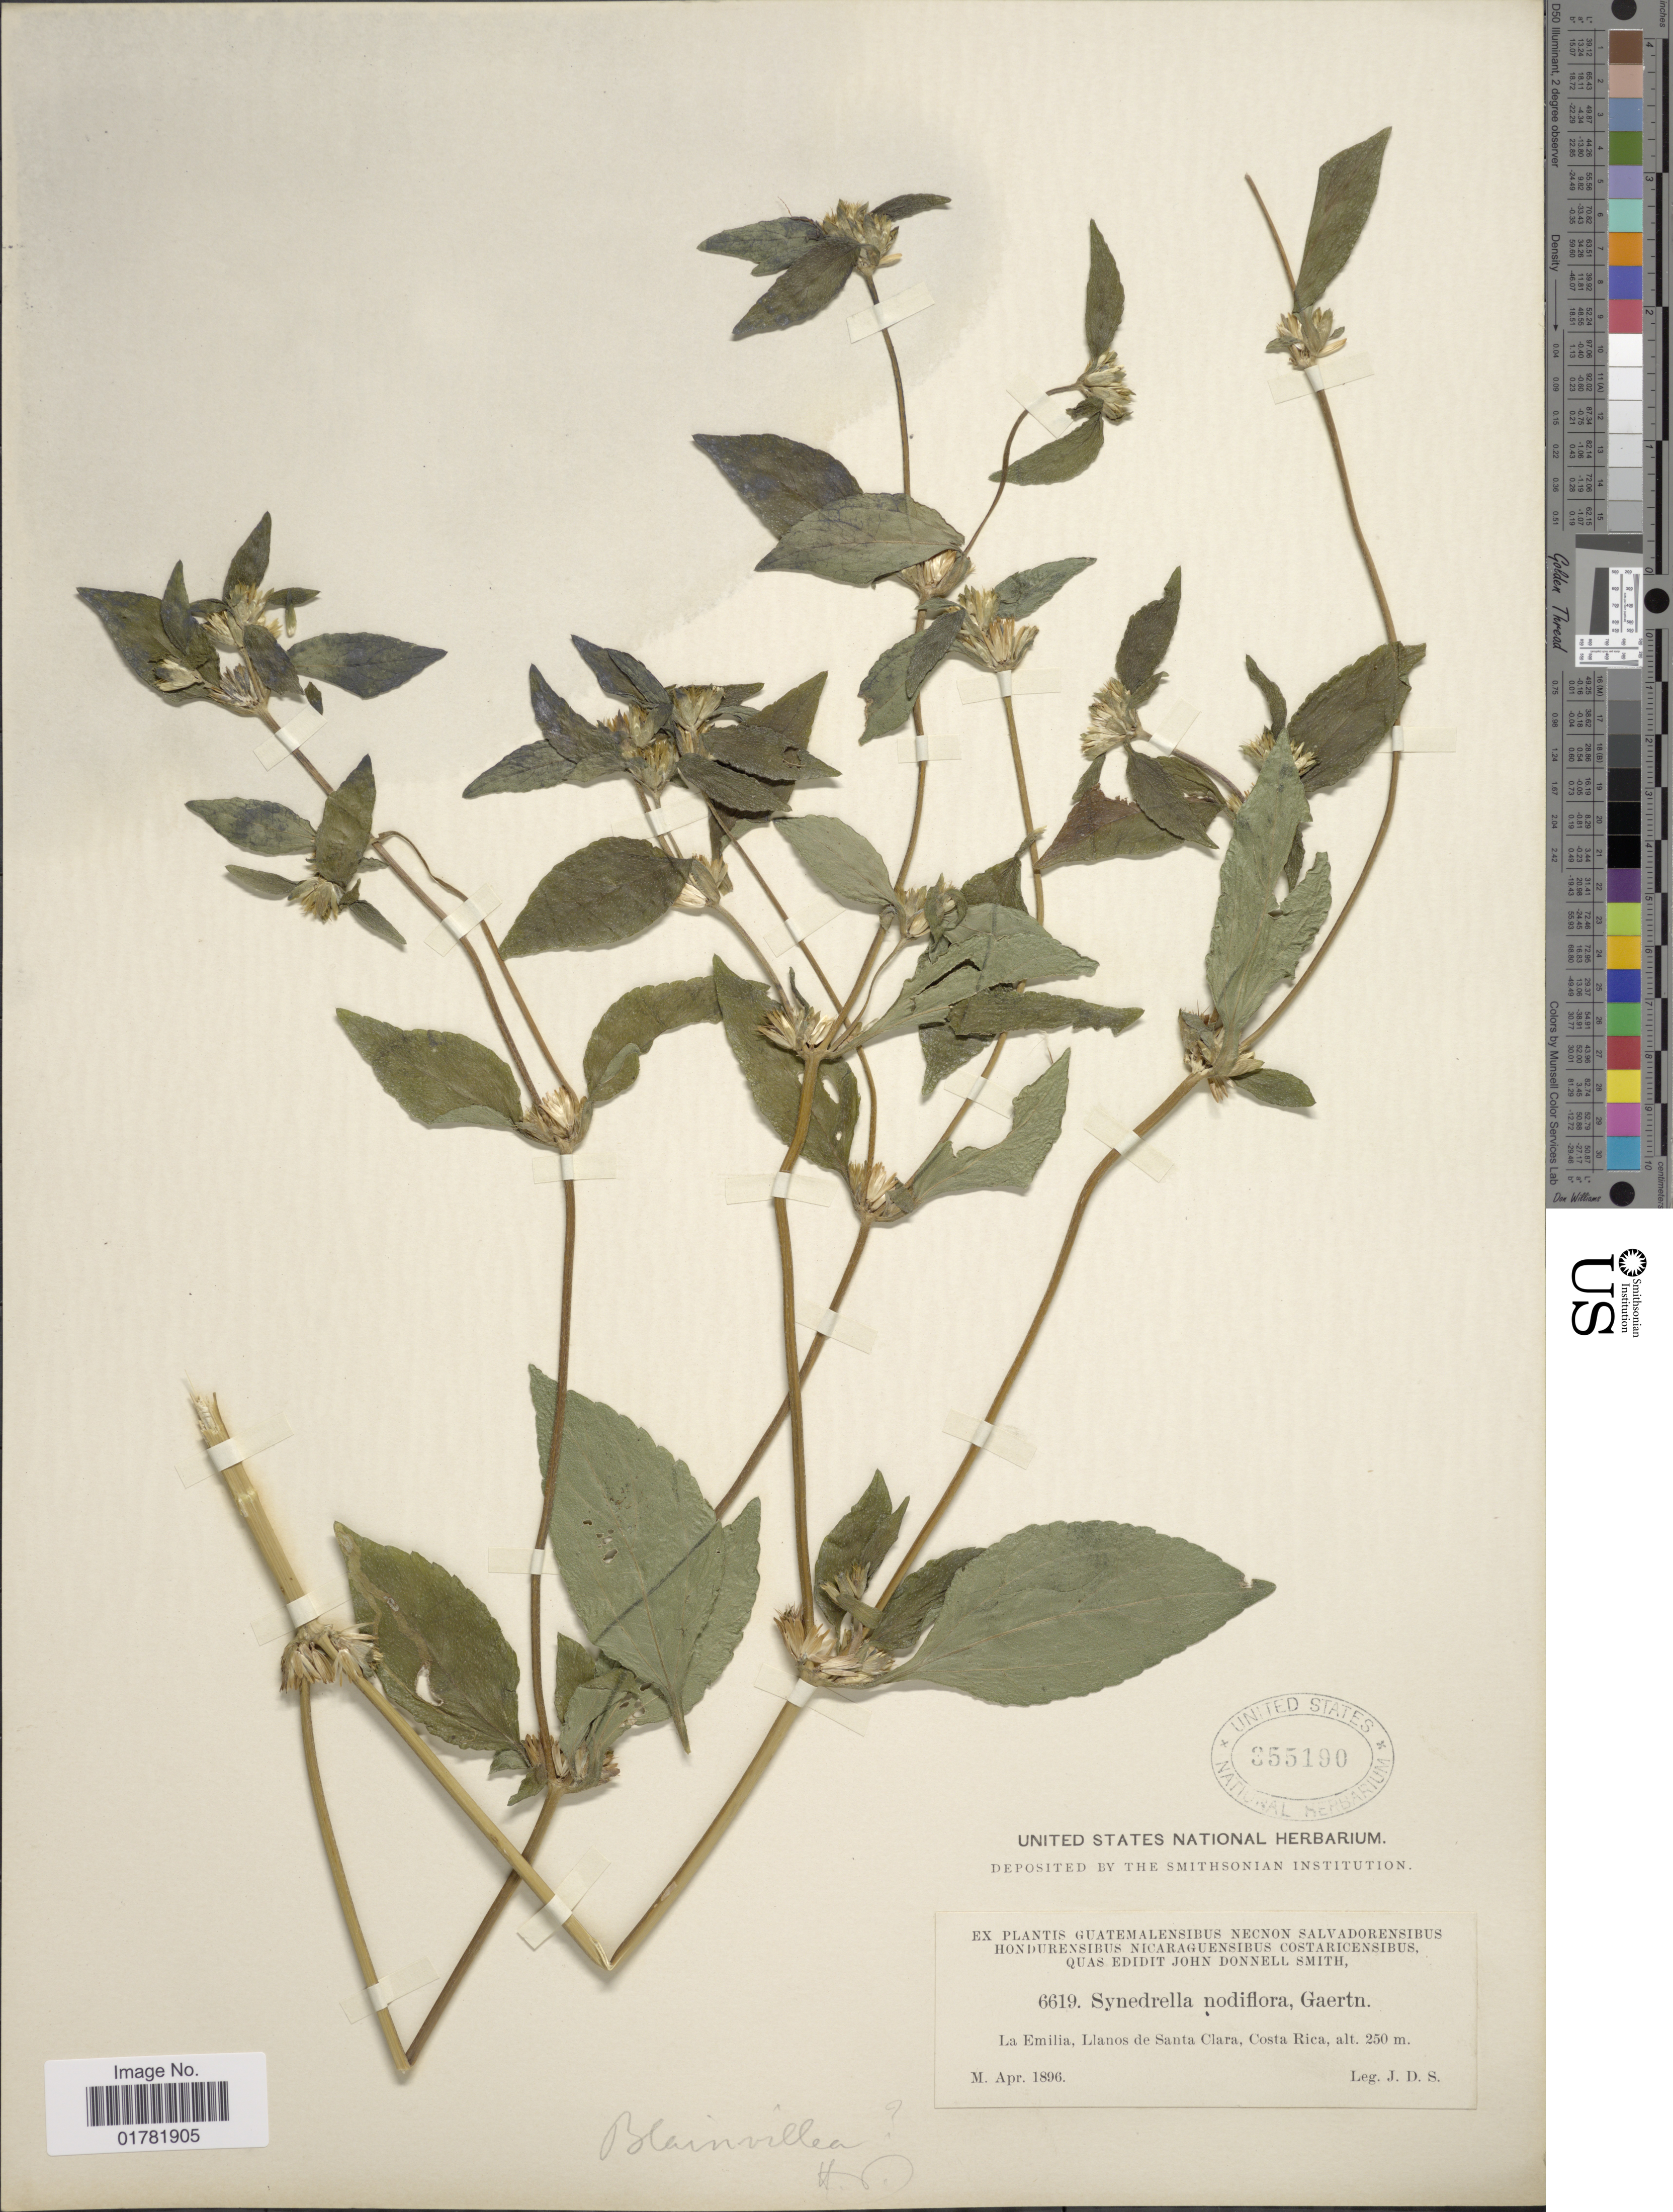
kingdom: Plantae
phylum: Tracheophyta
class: Magnoliopsida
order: Asterales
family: Asteraceae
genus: Synedrella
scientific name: Synedrella nodiflora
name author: (L.) Gaertn.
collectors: J. Donnell Smith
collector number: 6619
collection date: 1896-04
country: Costa Rica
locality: La Emilia, Llanos de Santa Clara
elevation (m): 250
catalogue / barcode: US 355190